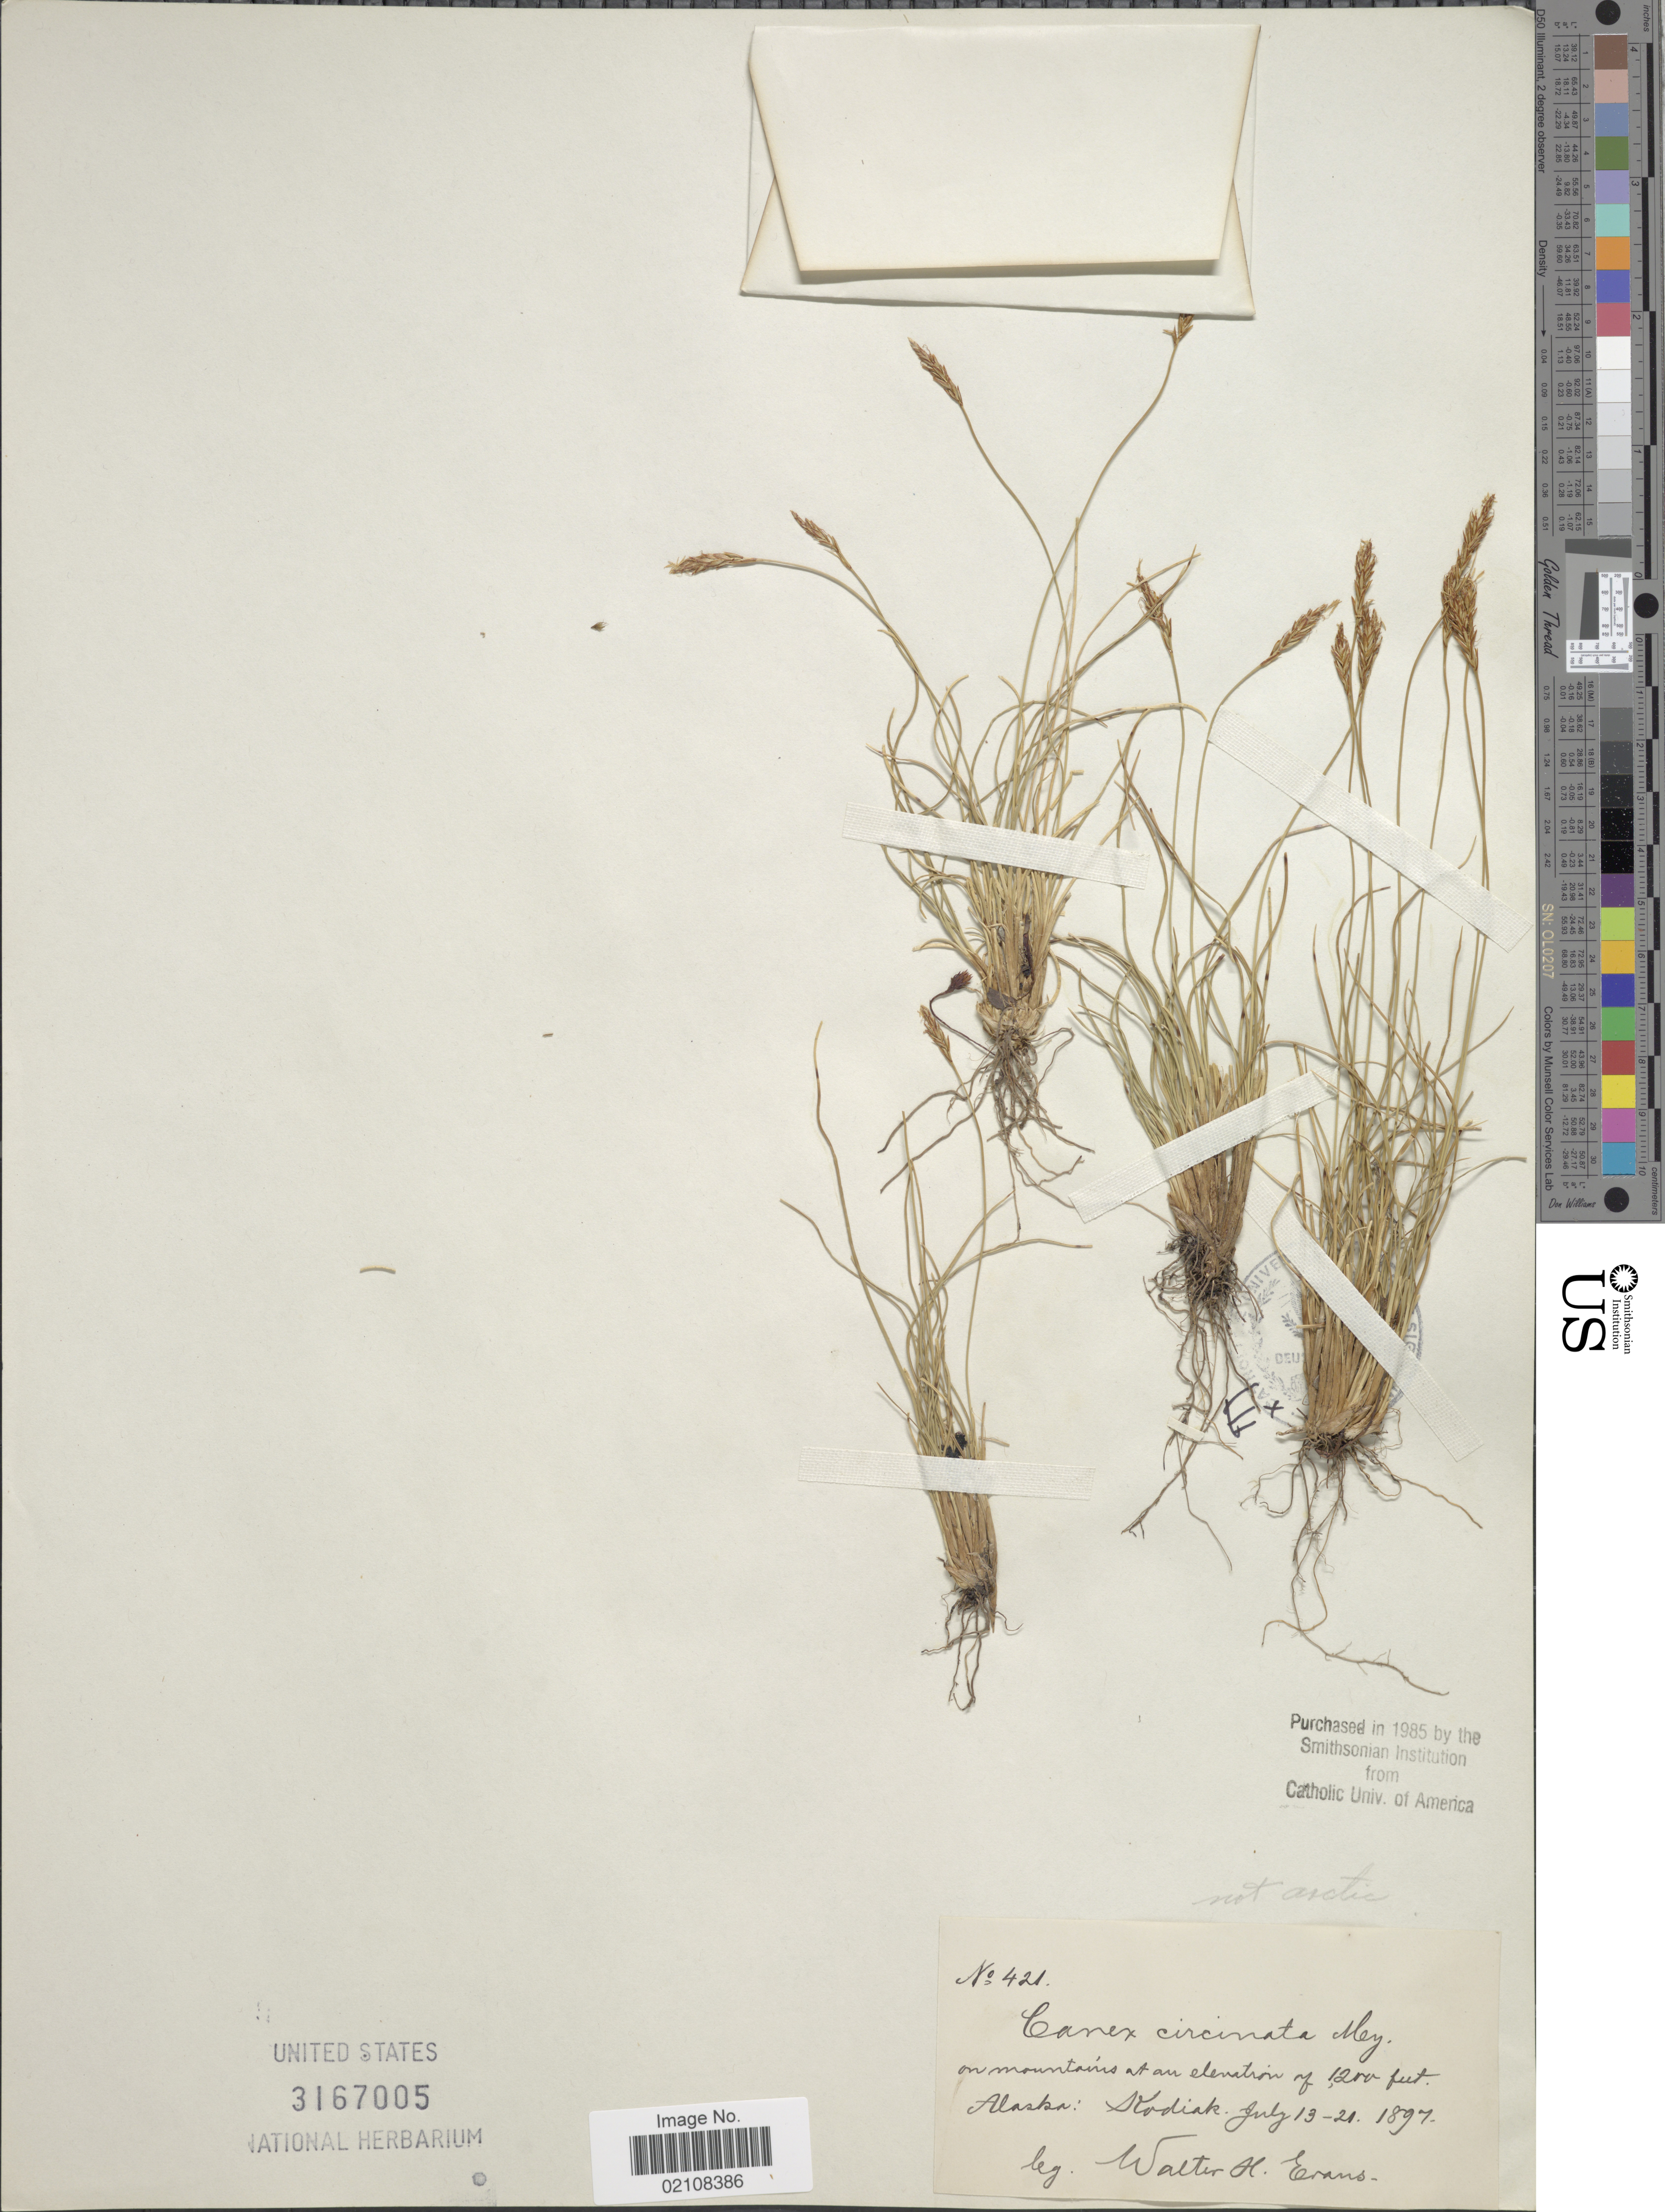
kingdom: Plantae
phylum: Tracheophyta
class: Liliopsida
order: Poales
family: Cyperaceae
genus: Carex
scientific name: Carex circinata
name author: C.A. Mey.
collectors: W. H. Evans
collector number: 421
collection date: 1897-07-13/1897-07-21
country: United States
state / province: Alaska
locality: Alaska, Kodiak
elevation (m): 366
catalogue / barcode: US 3167005